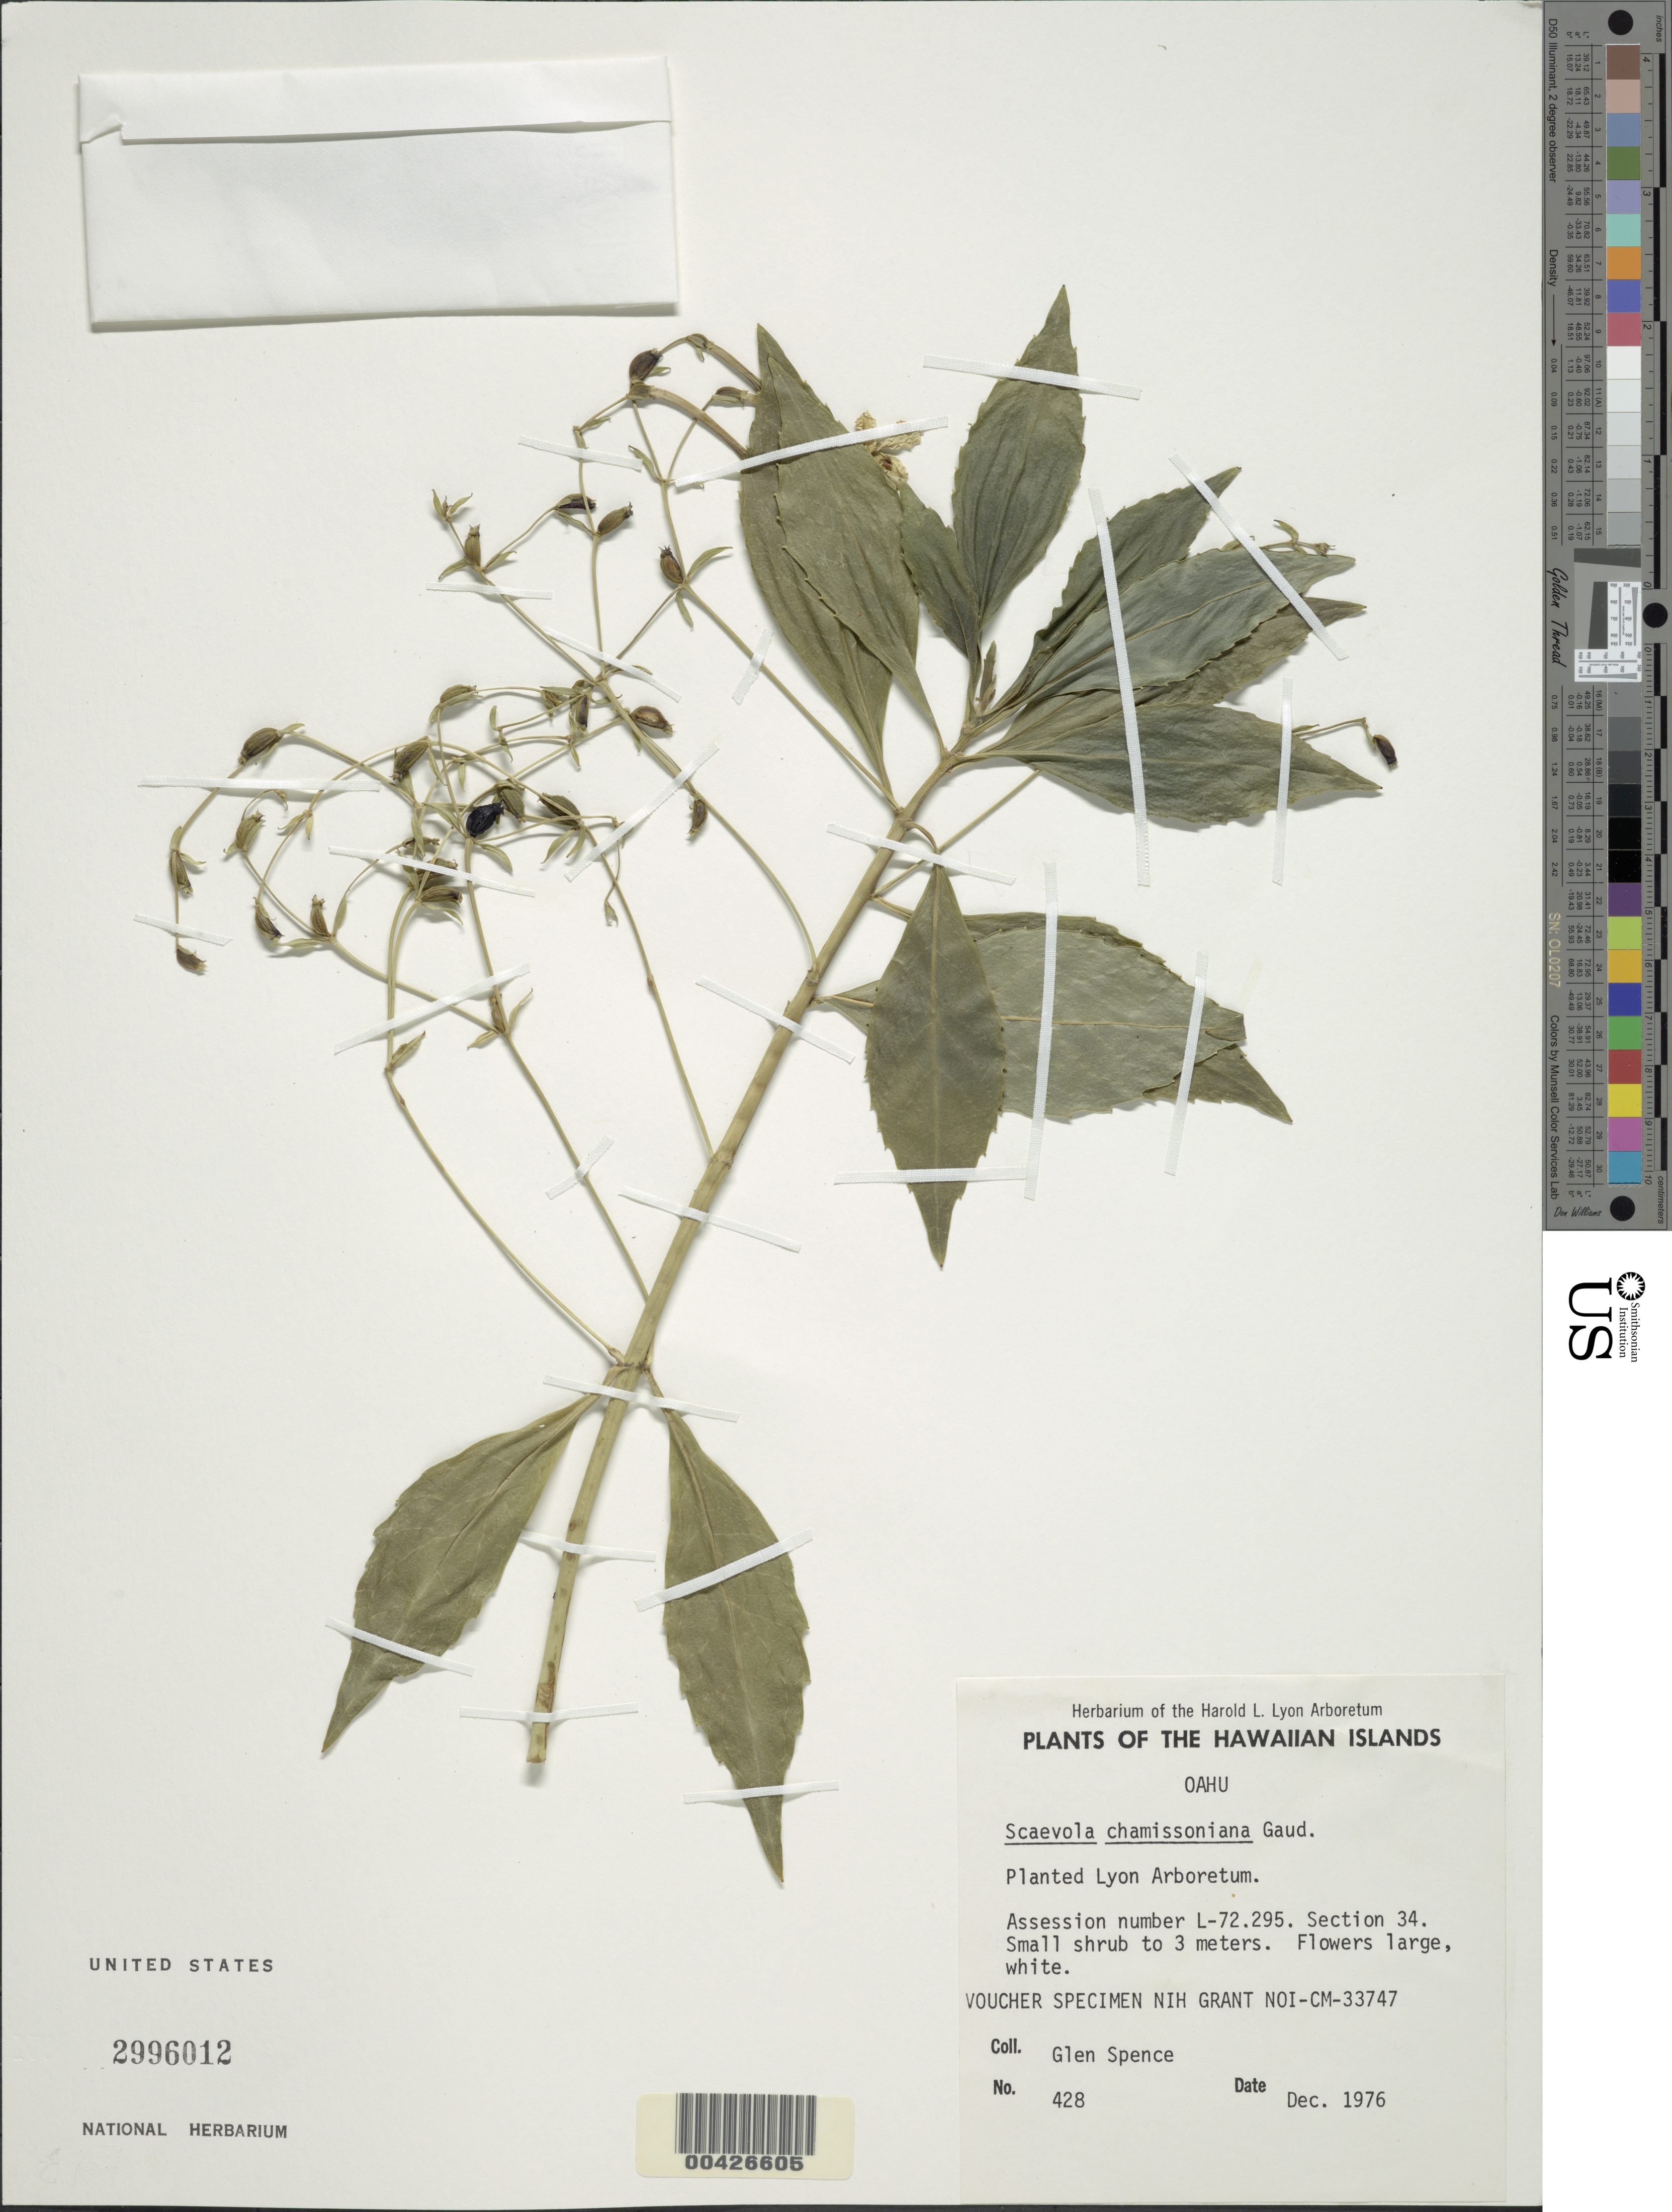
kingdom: Plantae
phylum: Tracheophyta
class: Magnoliopsida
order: Asterales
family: Goodeniaceae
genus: Scaevola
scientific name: Scaevola chamissoniana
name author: Gaudich.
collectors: G. Spence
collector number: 428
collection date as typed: Dec 1976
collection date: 1976-12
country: United States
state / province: Hawaii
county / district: Honolulu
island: Oahu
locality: Planted Lyon Arboretum. Section 34.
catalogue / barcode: US 2996012